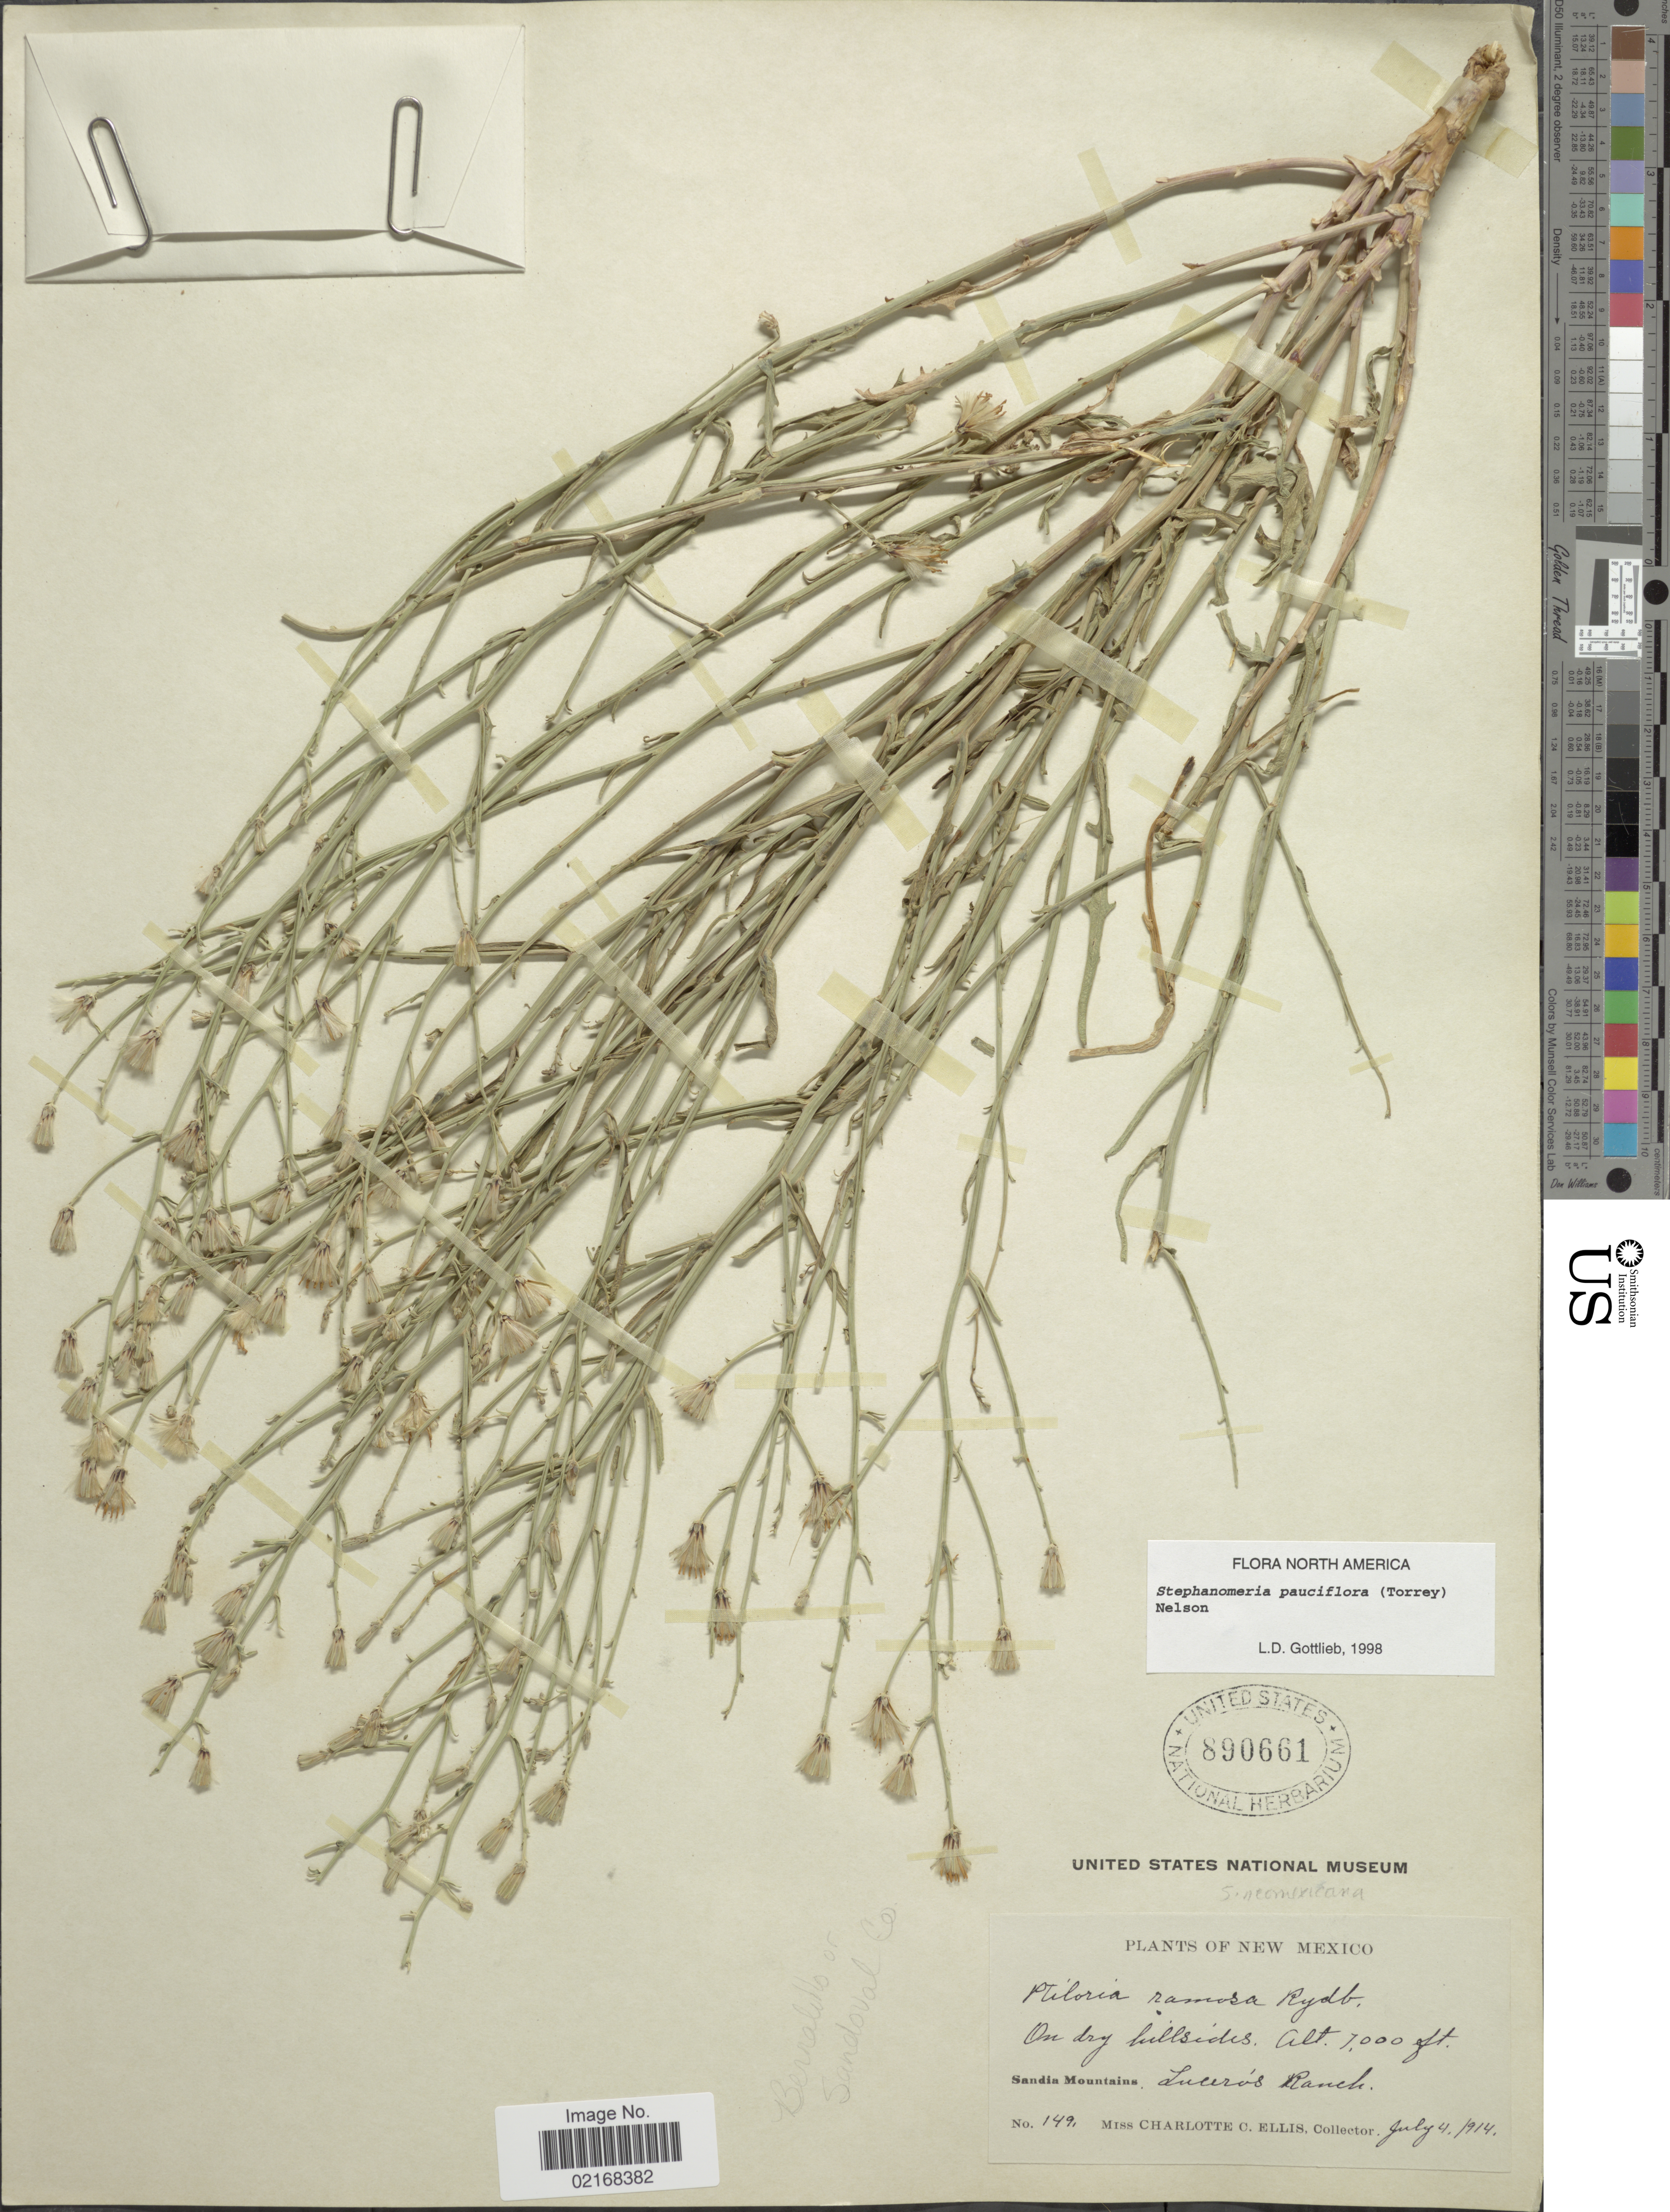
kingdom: Plantae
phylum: Tracheophyta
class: Magnoliopsida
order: Asterales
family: Asteraceae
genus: Stephanomeria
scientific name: Stephanomeria pauciflora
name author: (Torr.) A. Nelson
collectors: C. C. Ellis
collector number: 149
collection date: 1914-07-04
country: United States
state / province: New Mexico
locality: On dry hillsides. Sandia Mountains, Lucero's Ranch. Bernalillo or Sandoval Co.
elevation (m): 2134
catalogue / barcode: US 890661